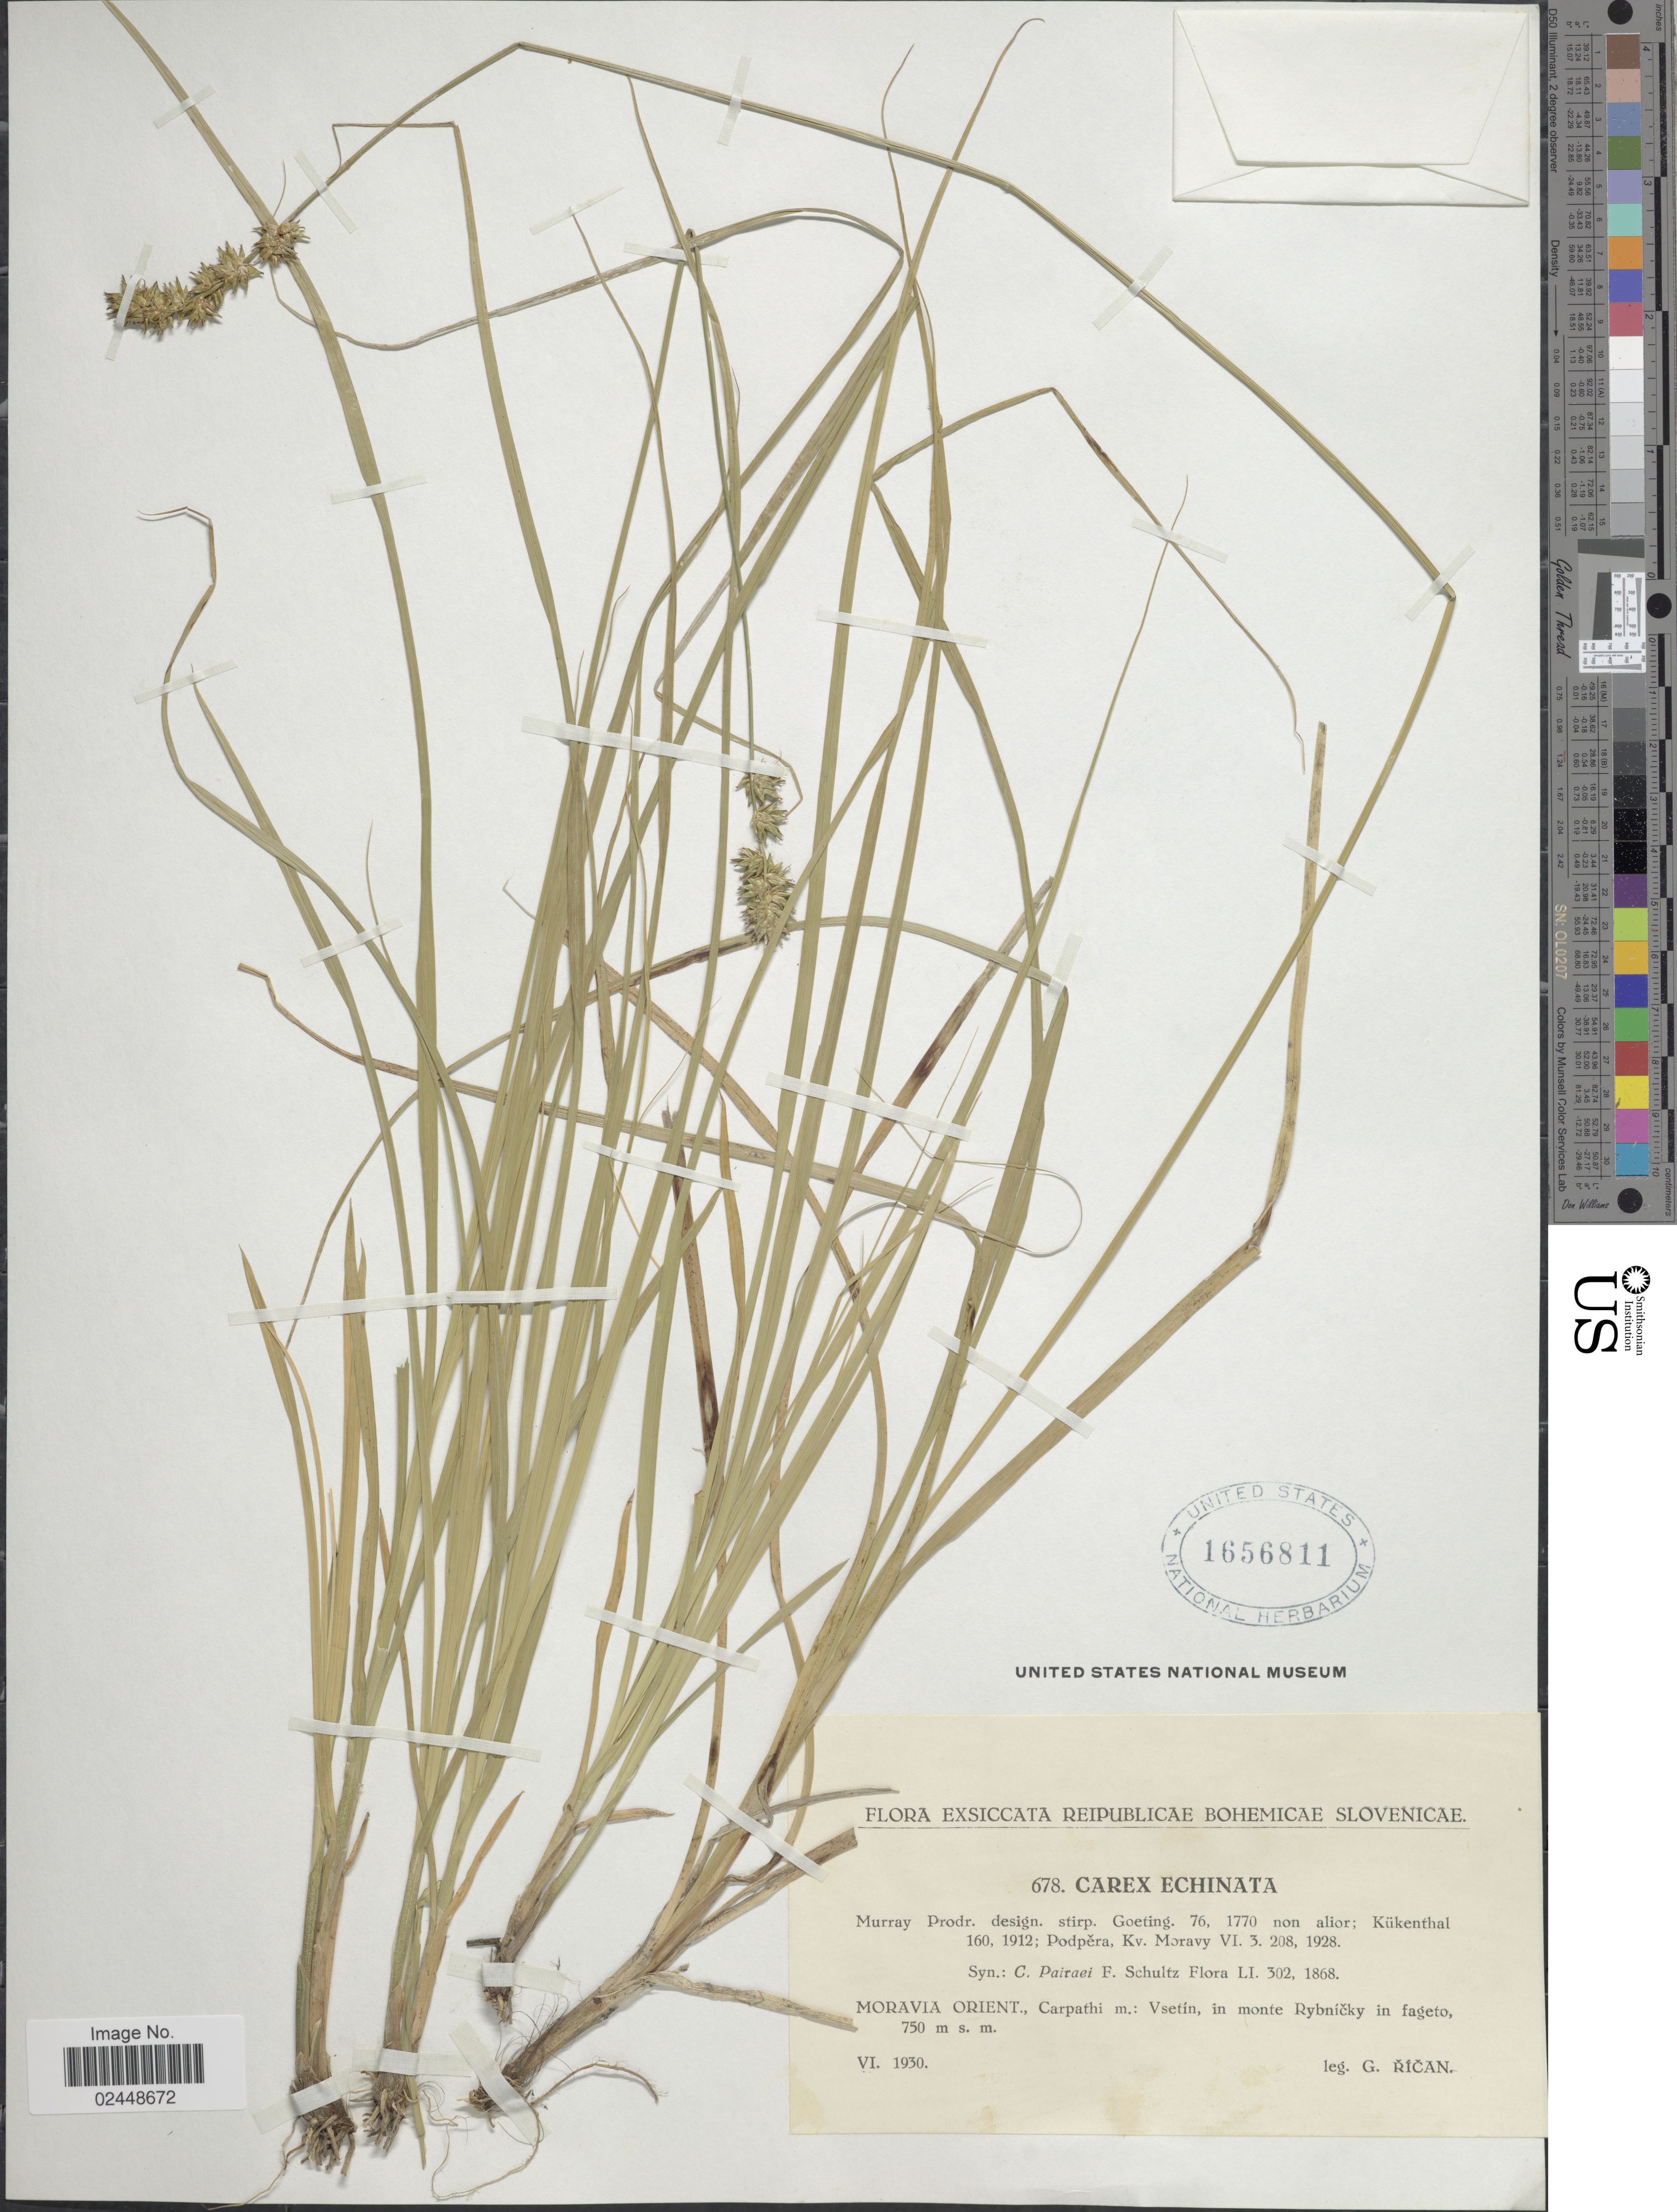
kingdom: Plantae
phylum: Tracheophyta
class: Liliopsida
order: Poales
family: Cyperaceae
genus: Carex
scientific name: Carex echinata subsp. echinata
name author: Murray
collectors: G. Rican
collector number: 678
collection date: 1930-06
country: Czechia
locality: Moravia Orient: Carpathi m: Vsetin, in monte Rybnicky in fageto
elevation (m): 750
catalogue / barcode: US 1656811